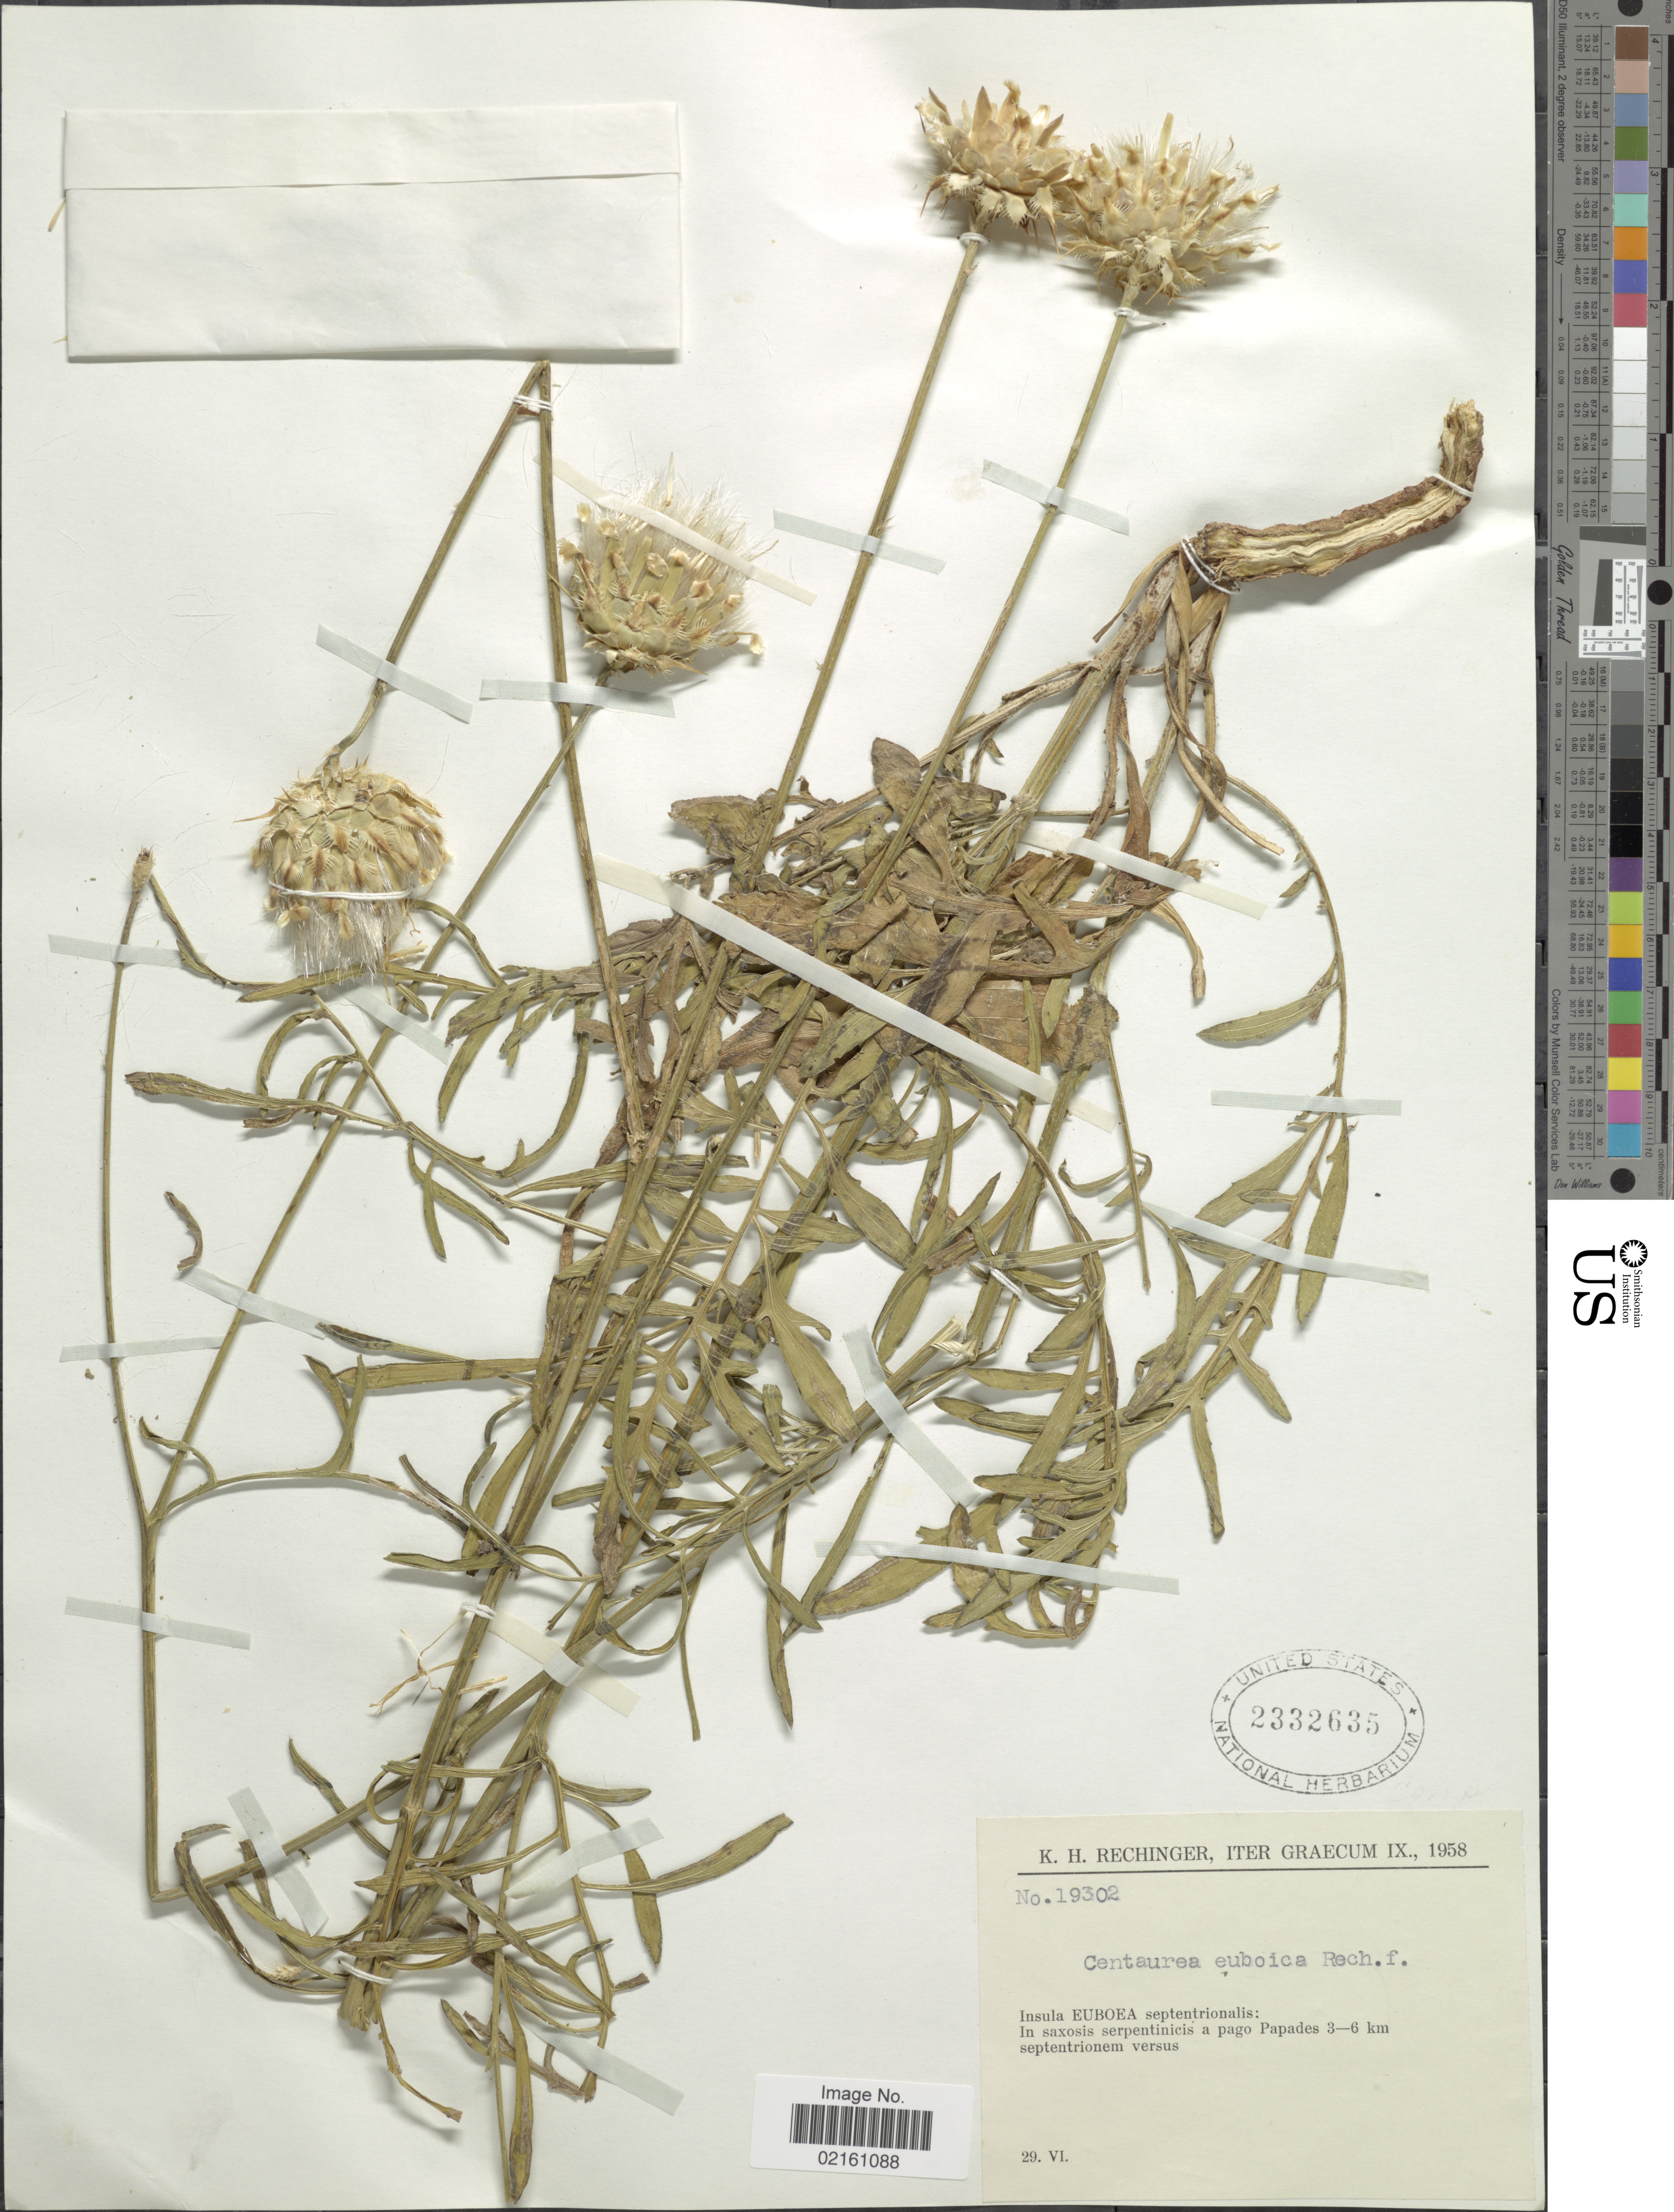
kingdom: Plantae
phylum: Tracheophyta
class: Magnoliopsida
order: Asterales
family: Asteraceae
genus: Centaurea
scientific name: Centaurea achaia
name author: Boiss. & Heldr.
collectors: K. H. Rechinger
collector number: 19302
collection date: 1958-06-29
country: Greece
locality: Graecum, Insula Euboea septentrionalis, pago Papades 3-6 km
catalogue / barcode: US 2332635